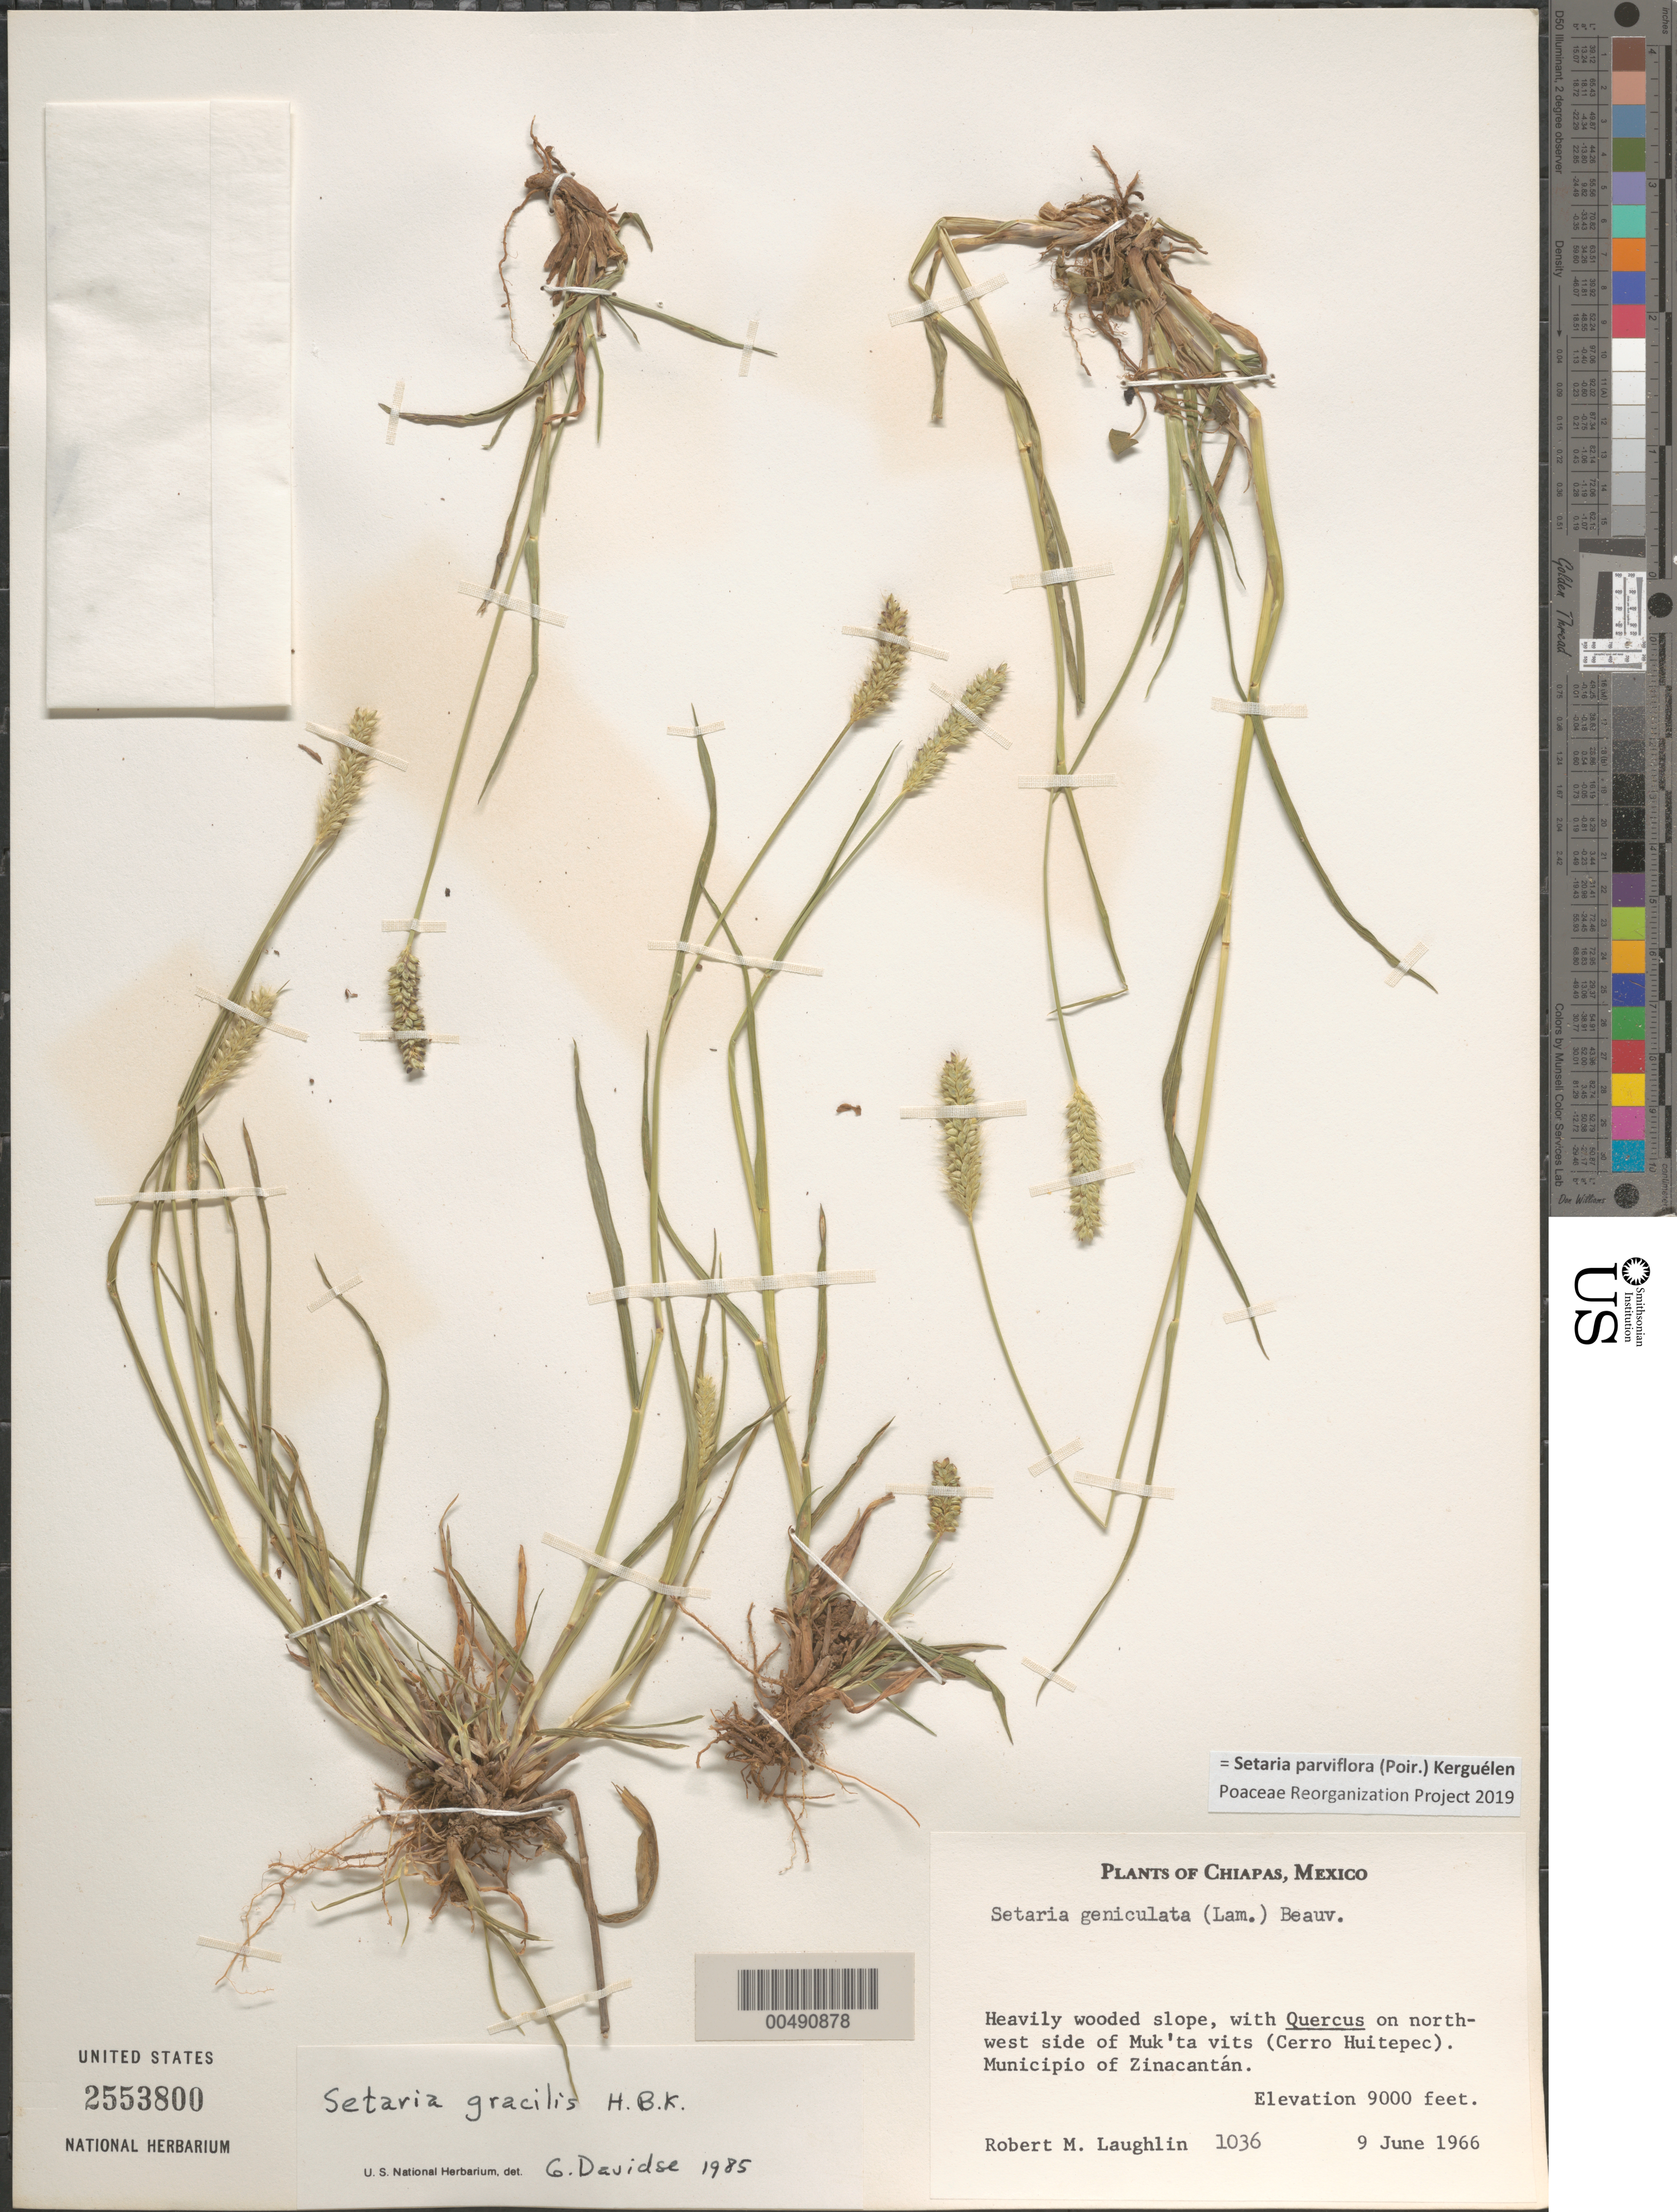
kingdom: Plantae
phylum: Tracheophyta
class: Liliopsida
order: Poales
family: Poaceae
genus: Setaria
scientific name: Setaria parviflora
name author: (Poir.) Kerguélen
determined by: Poaceae Reorganization Project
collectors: R. M. Laughlin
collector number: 1036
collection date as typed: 9 Jun 1966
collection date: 1966-06-09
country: Mexico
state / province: Chiapas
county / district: Zinacantán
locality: NW side of Muk'ta vits (Cerro Huitepec)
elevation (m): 2743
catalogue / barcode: US 2553800